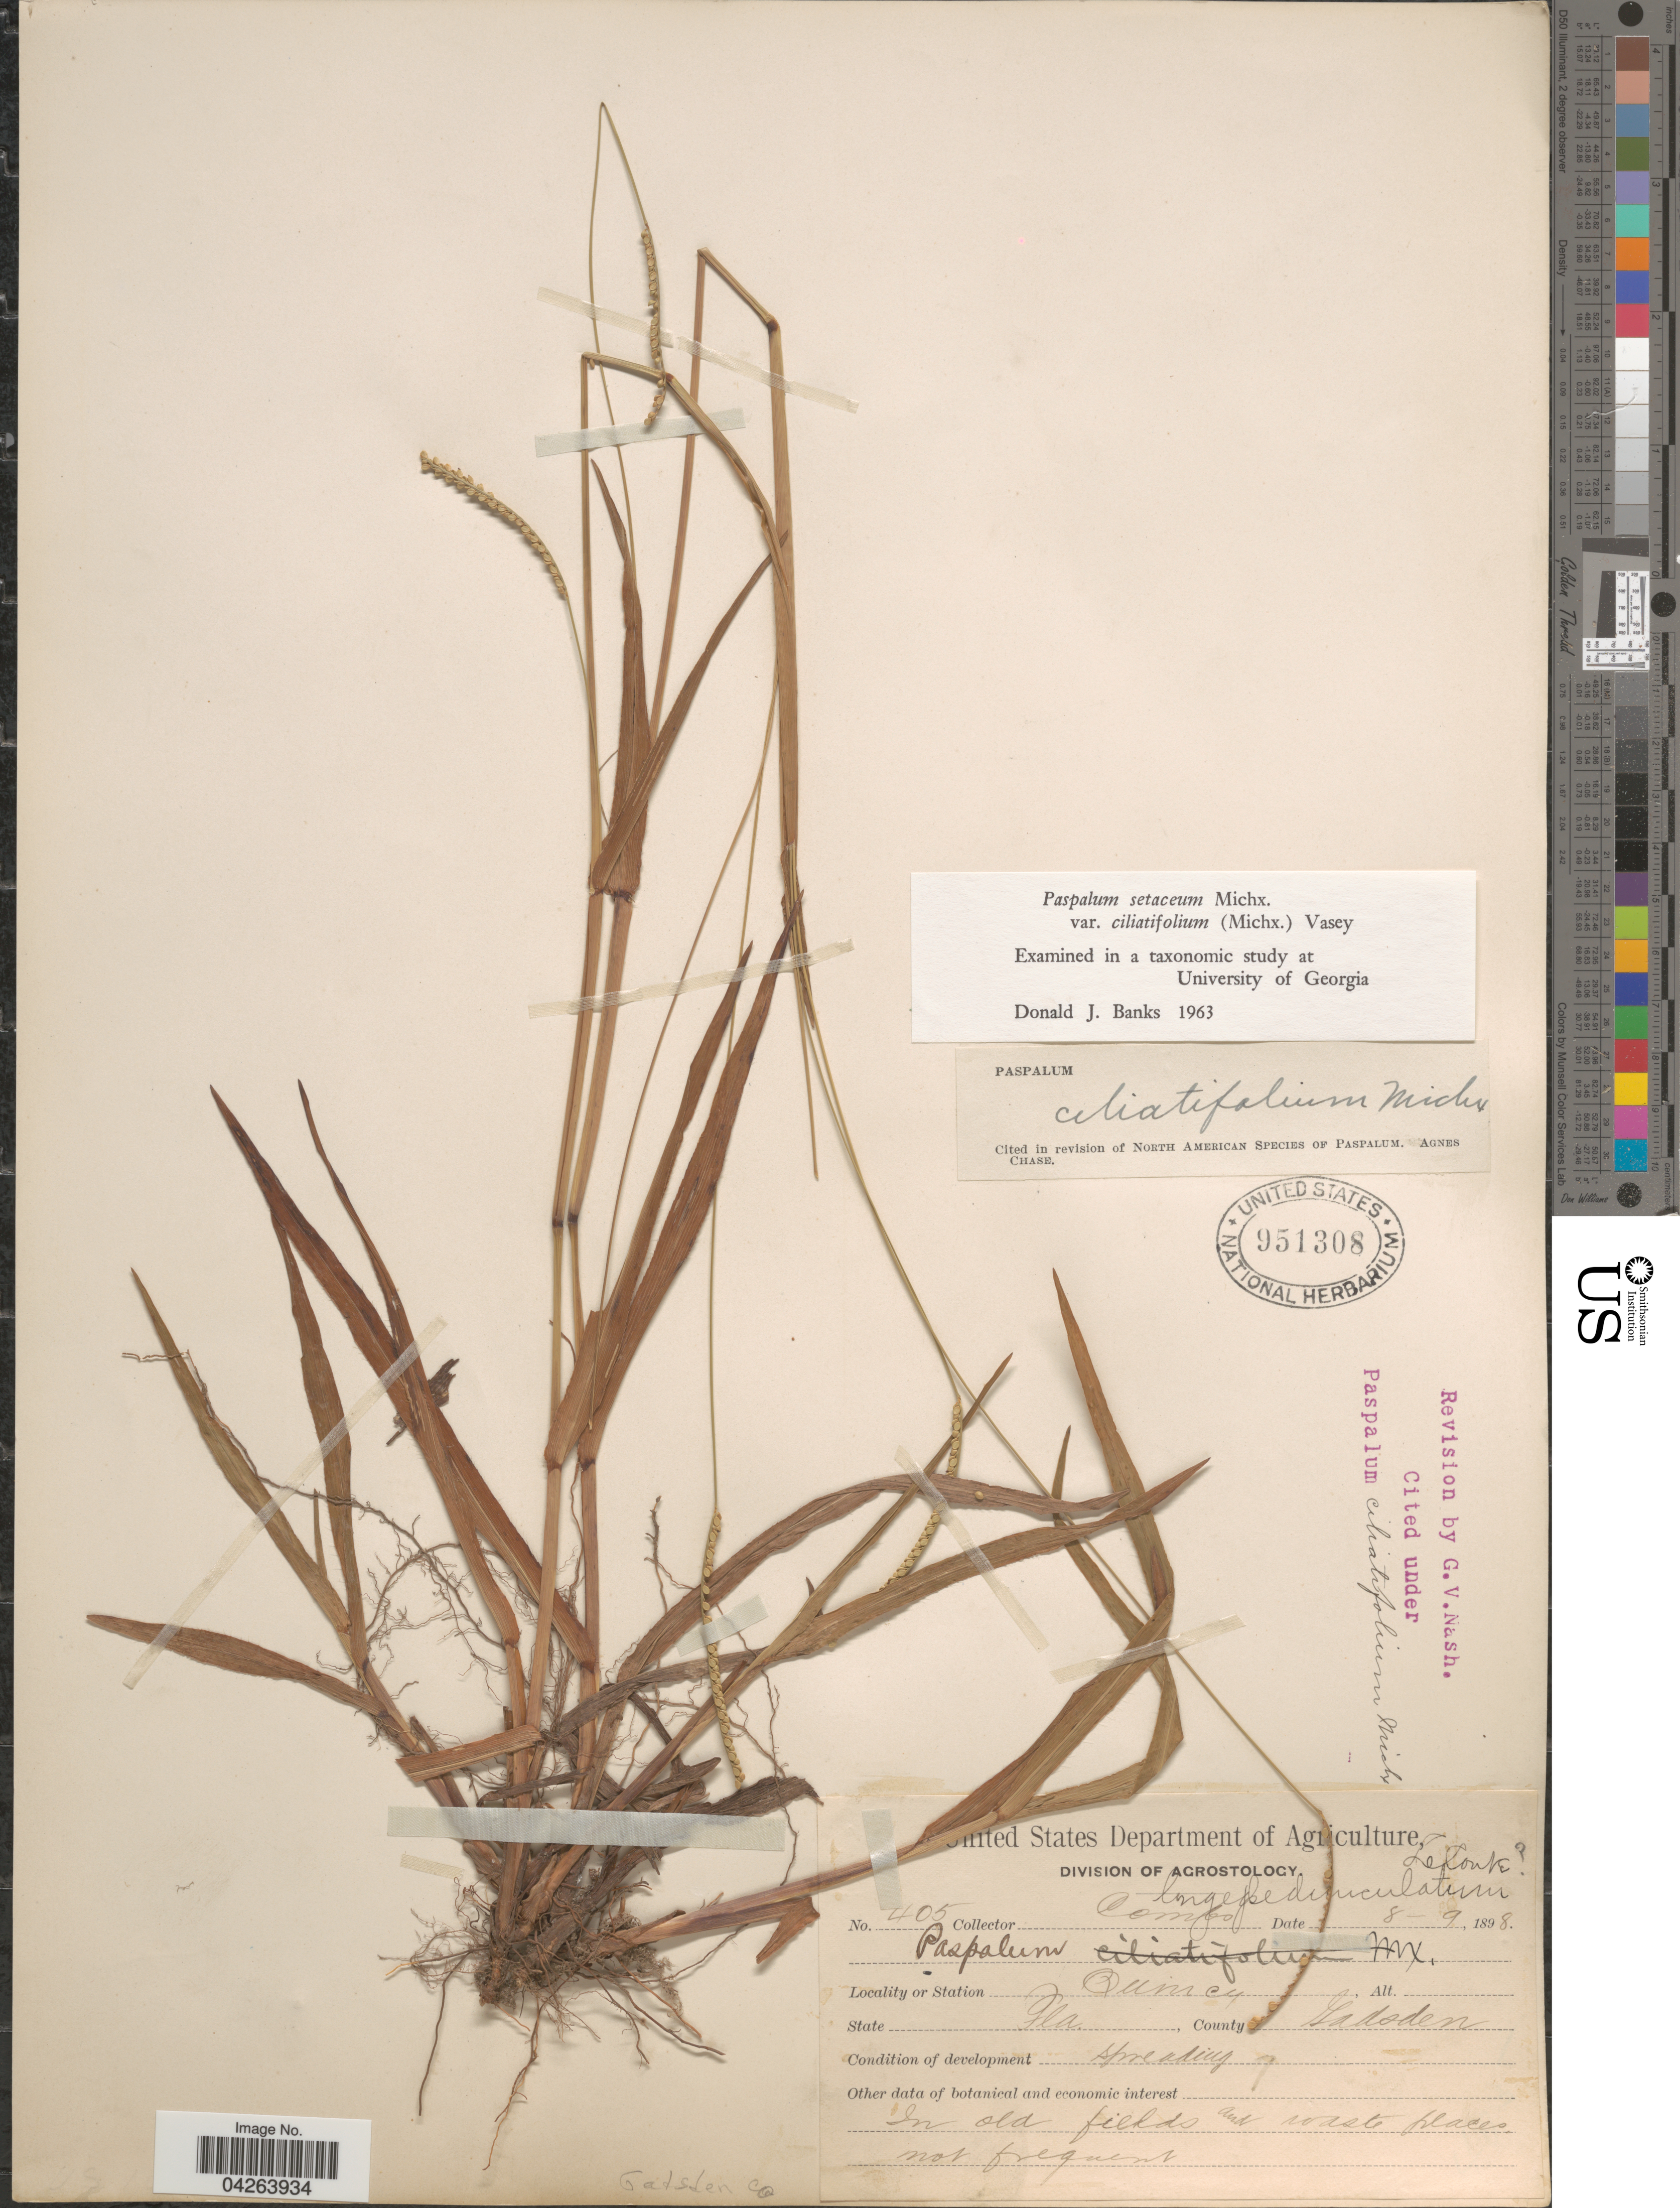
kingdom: Plantae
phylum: Tracheophyta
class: Liliopsida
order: Poales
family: Poaceae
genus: Paspalum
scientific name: Paspalum setaceum var. ciliatifolium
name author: (Michx.) Vasey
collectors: -. Combs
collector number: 405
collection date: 1898-08-09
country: United States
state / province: Florida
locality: Quincy. County Gadsden.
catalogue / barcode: US 951308